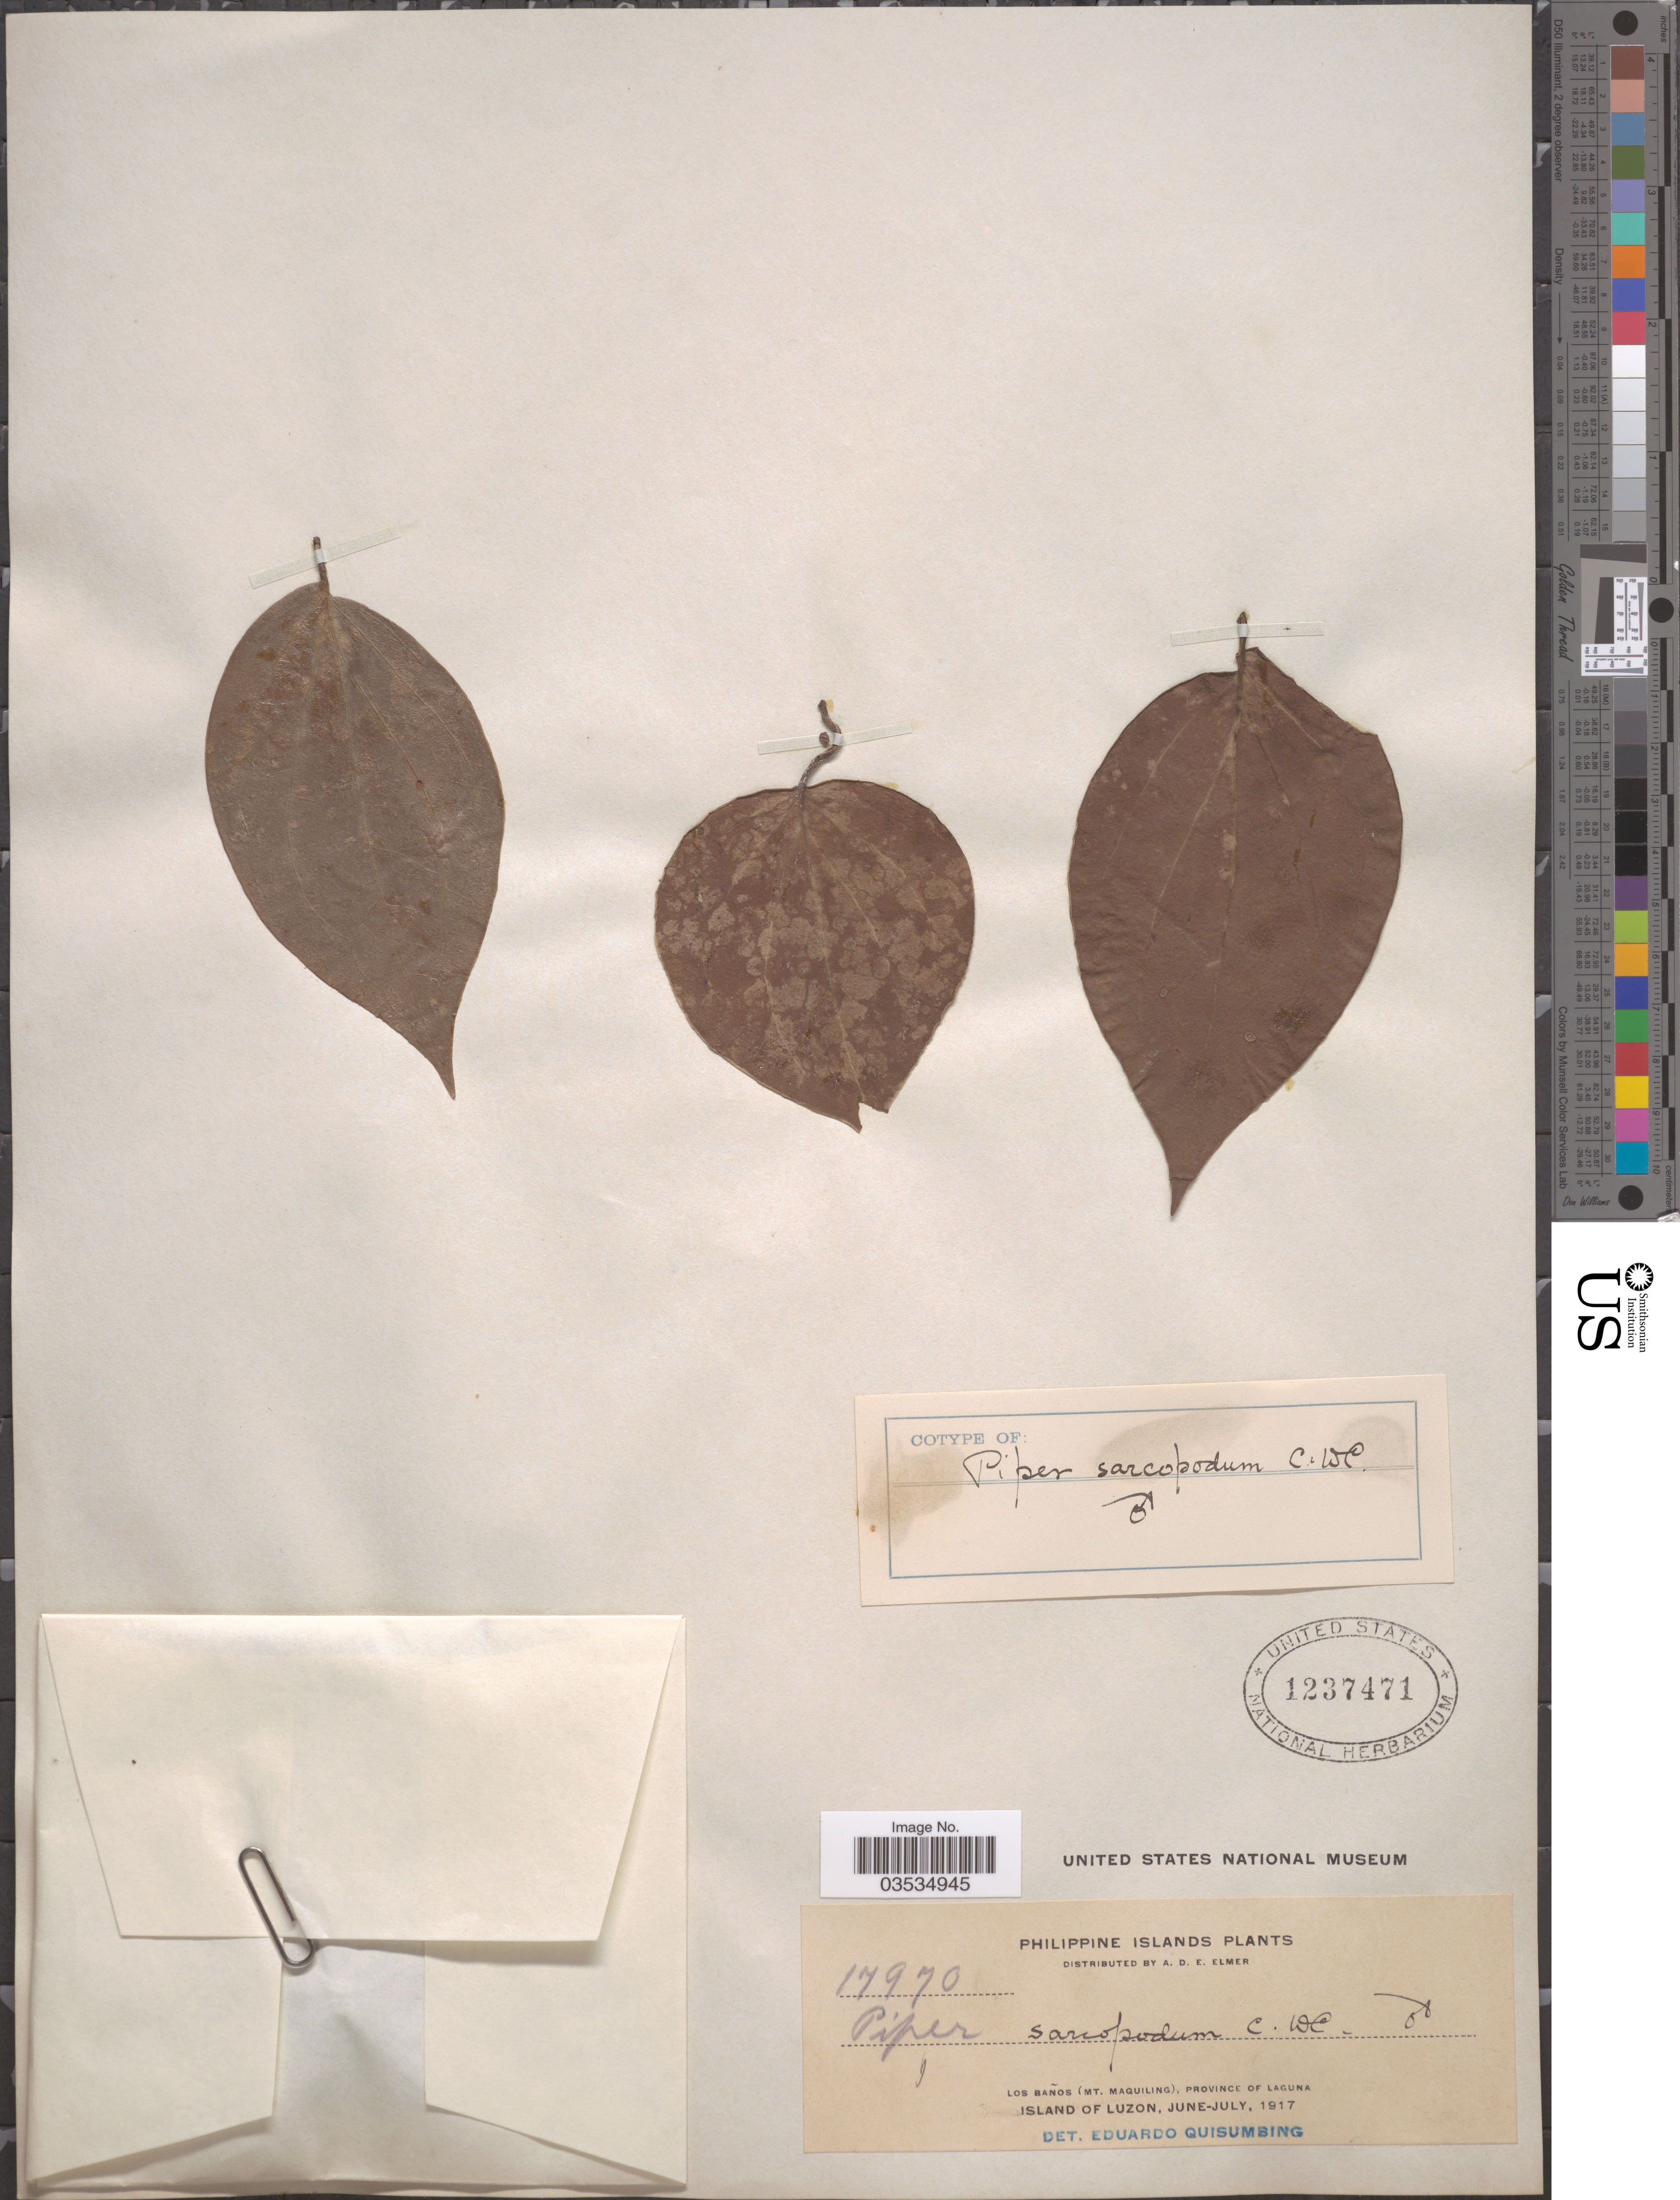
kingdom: Plantae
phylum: Tracheophyta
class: Magnoliopsida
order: Piperales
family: Piperaceae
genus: Piper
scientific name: Piper sarcopodum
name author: C. DC.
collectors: A. D. E. Elmer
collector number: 17970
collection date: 1917-06/1917-07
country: Philippines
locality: Los Baños (Mt. Maquiling), Province of Laguna. Island of Luzon.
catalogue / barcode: US 1237471